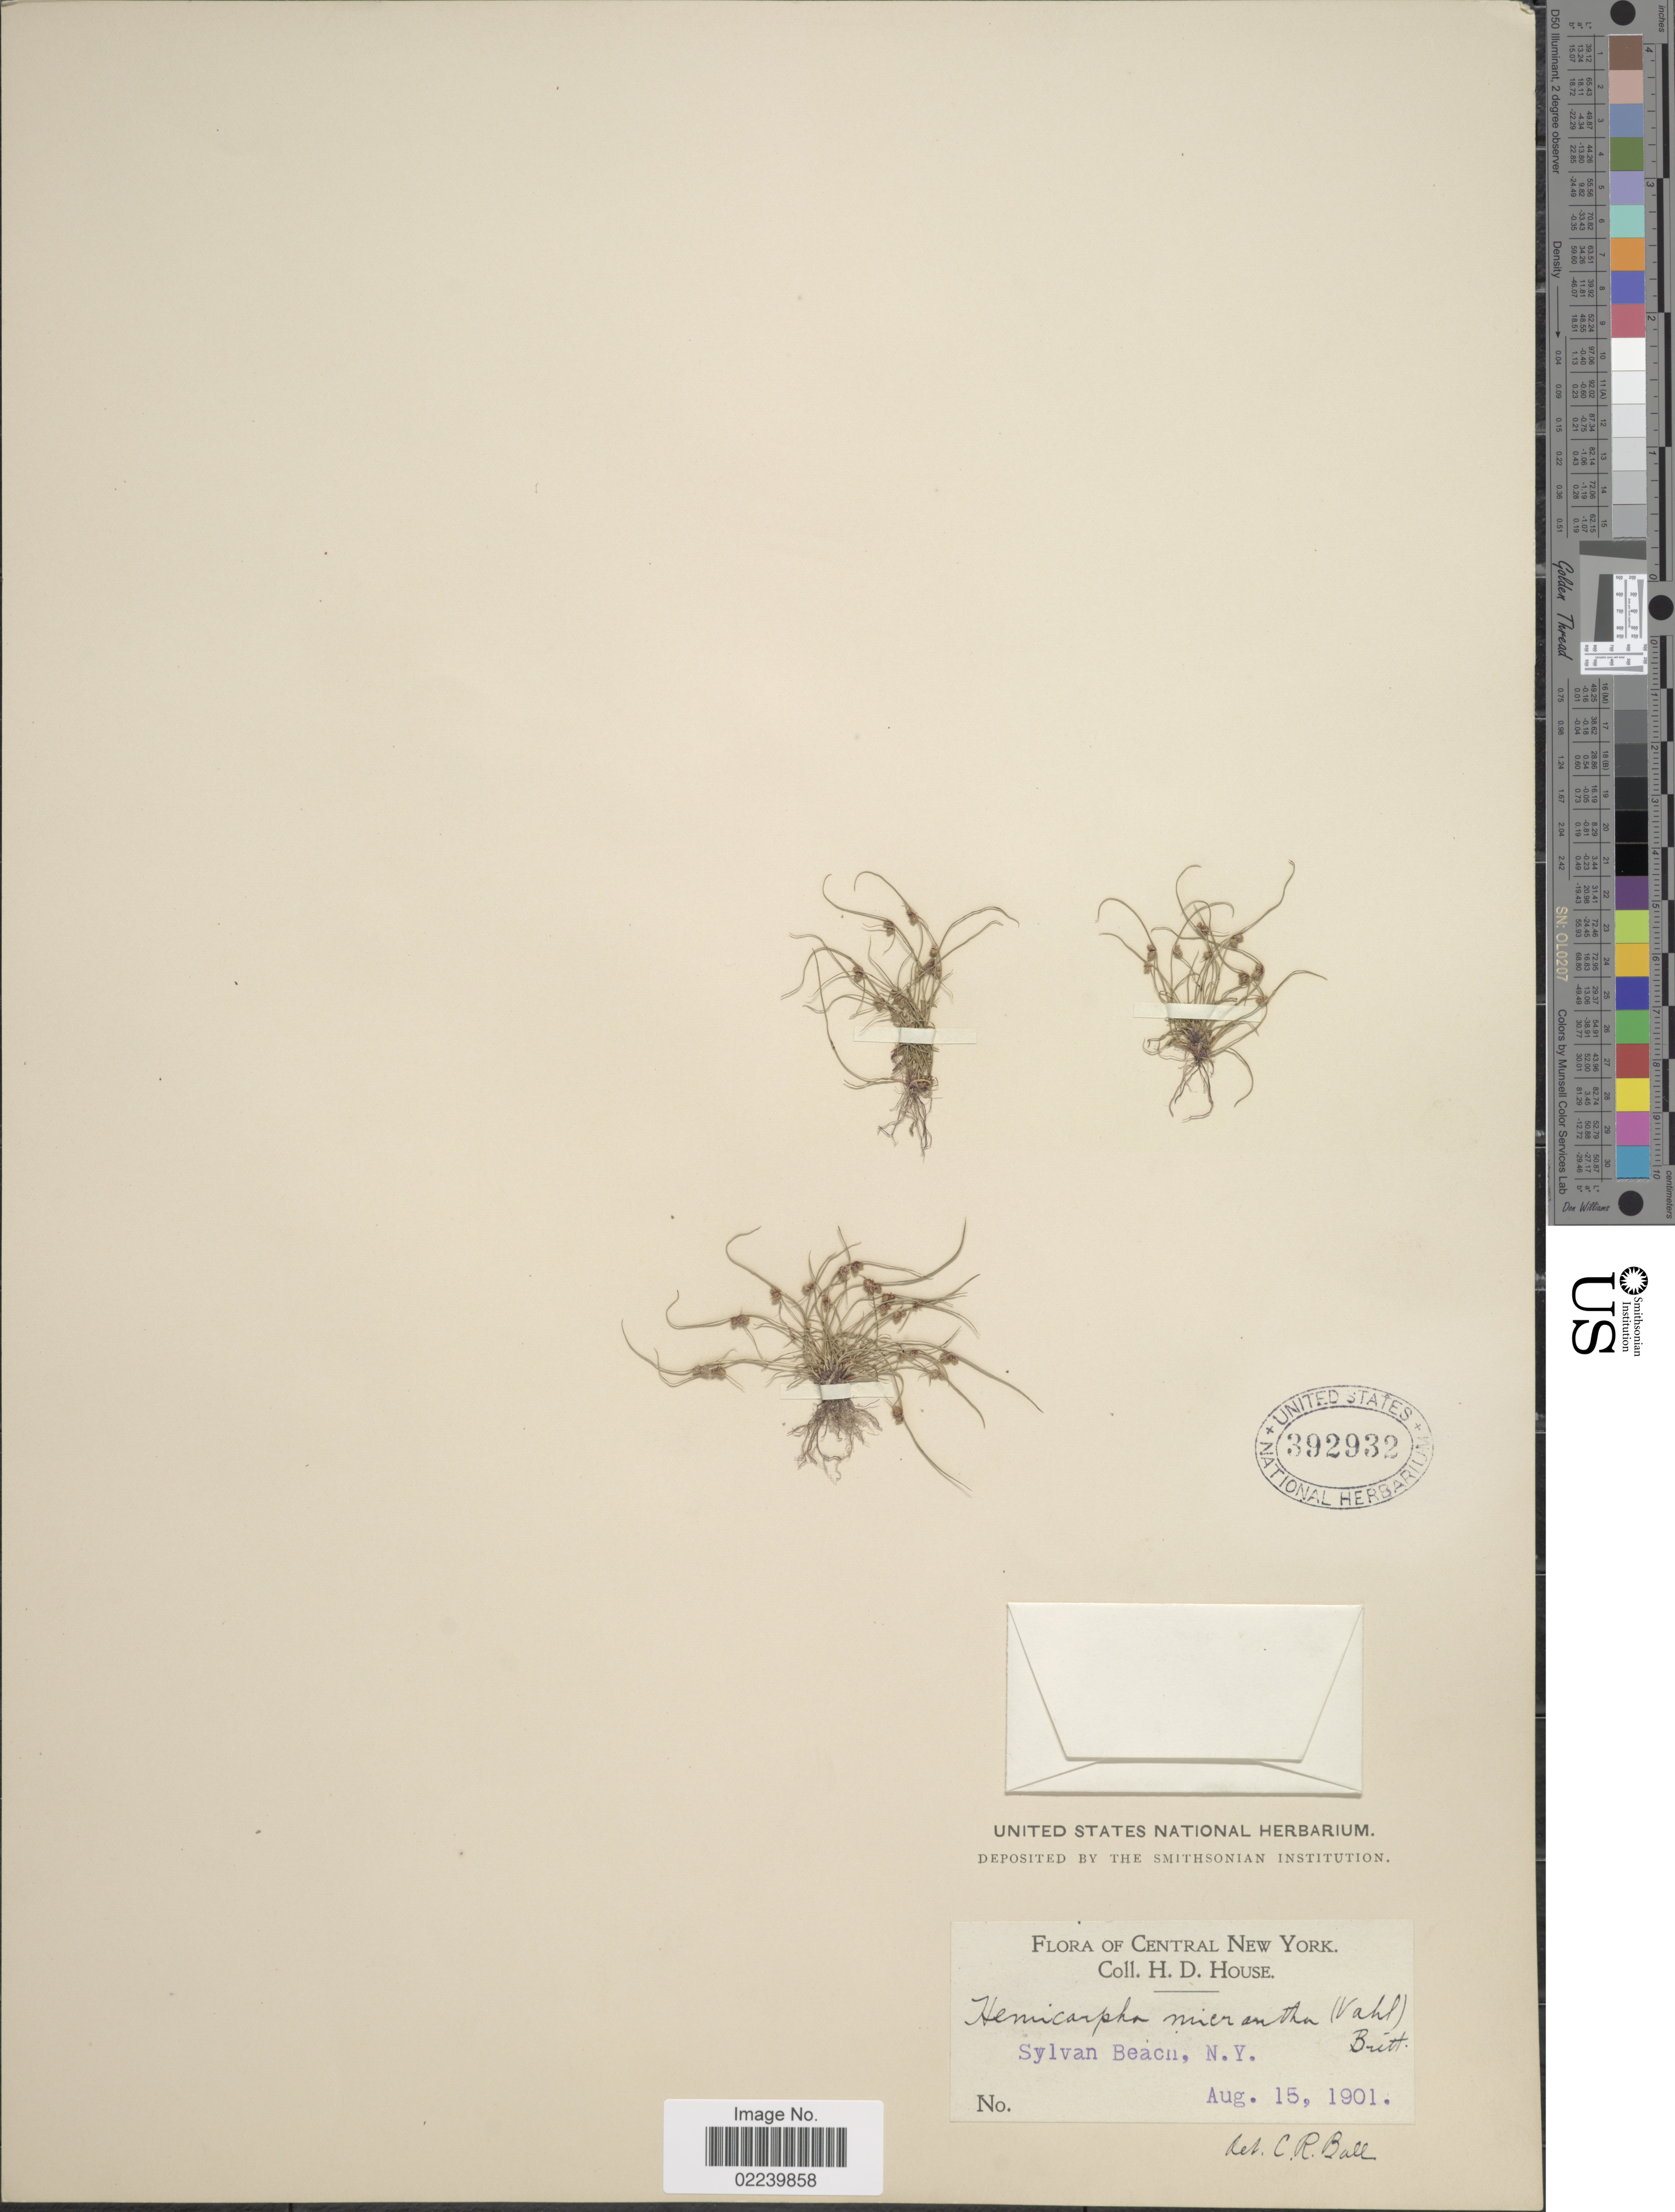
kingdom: Plantae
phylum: Tracheophyta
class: Liliopsida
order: Poales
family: Cyperaceae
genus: Cyperus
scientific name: Cyperus subsquarrosus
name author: (Muhl.) Bauters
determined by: Strong, M. T., (US), Smithsonian Institution - National Museum of Natural History (UNITED STATES)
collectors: H. D. House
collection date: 1901-08-15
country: United States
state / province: New York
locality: Sylvan Beach, N. Y., Central New York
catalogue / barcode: US 392932